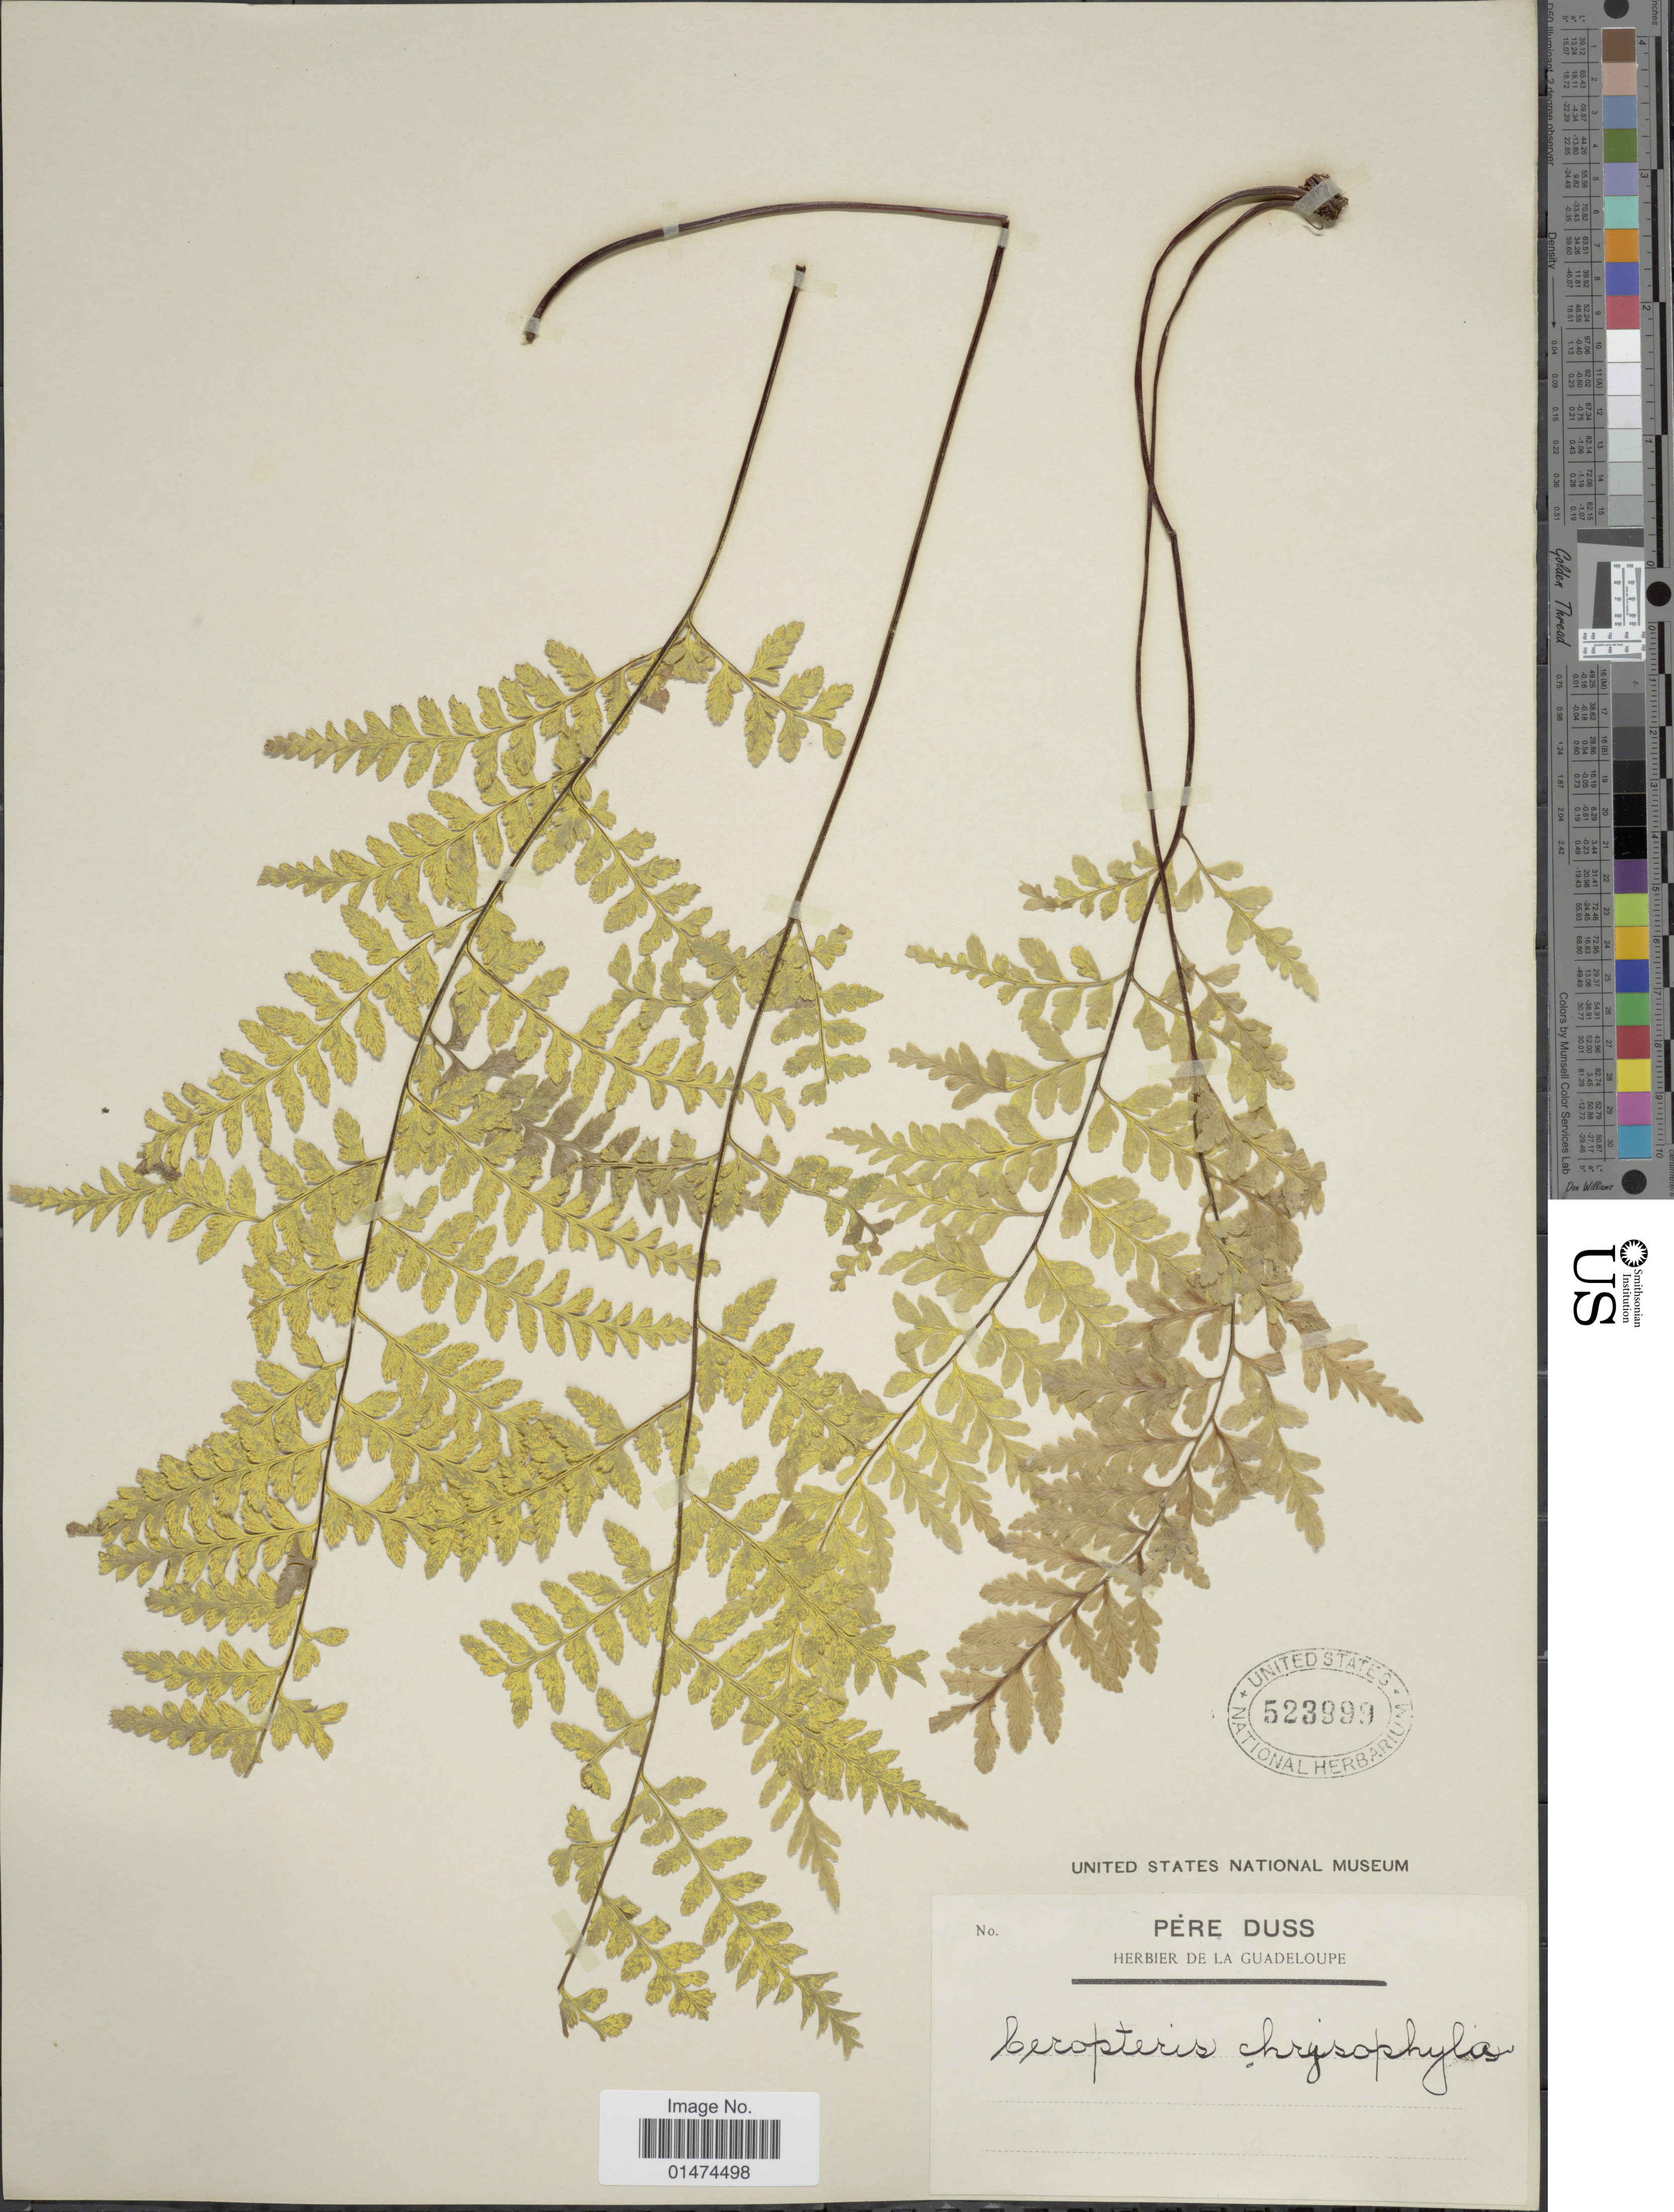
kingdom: Plantae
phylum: Tracheophyta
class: Polypodiopsida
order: Polypodiales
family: Pteridaceae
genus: Pityrogramma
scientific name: Pityrogramma chrysophylla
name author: (Sw.) Link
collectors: Père Duss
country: Guadeloupe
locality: De La Guadelope.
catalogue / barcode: US 523999